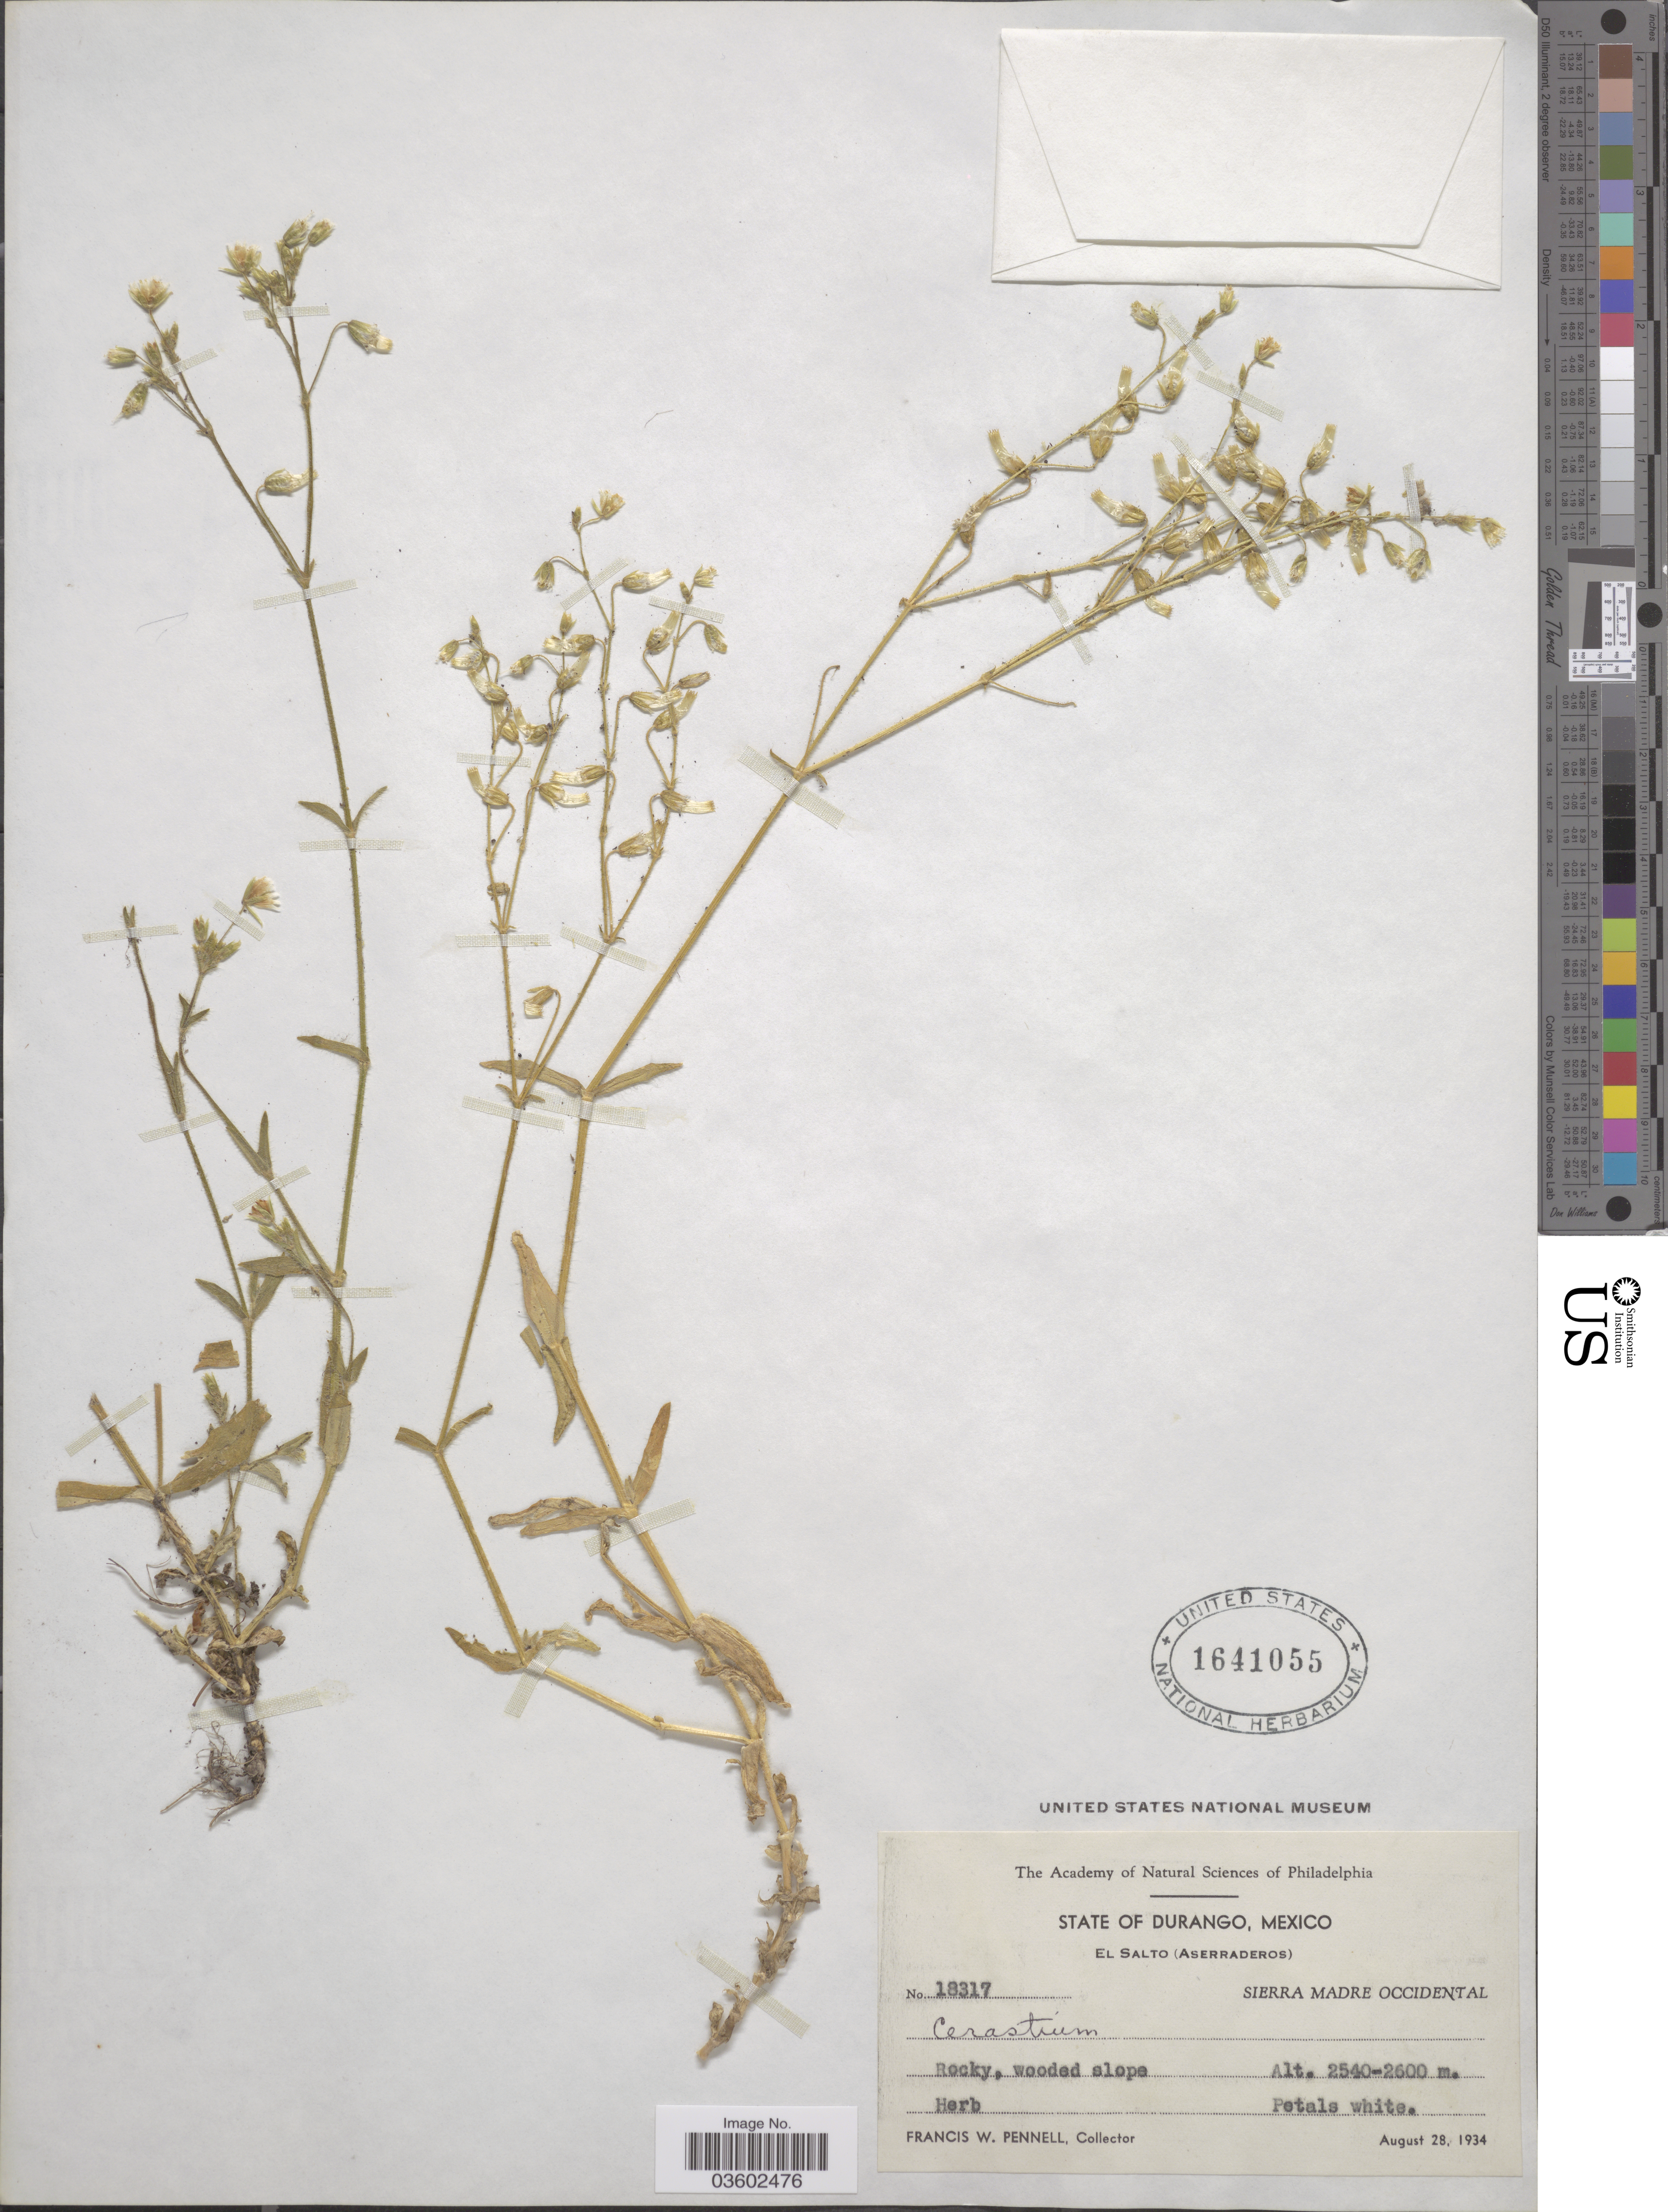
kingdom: Plantae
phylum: Tracheophyta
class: Magnoliopsida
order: Caryophyllales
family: Caryophyllaceae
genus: Cerastium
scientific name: Cerastium sp.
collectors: F. W. Pennell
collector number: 18317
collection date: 1934-08-28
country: Mexico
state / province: Durango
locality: El Salto (Aserraderos) Sierra Madre Occidental.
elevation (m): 2540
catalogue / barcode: US 1641055